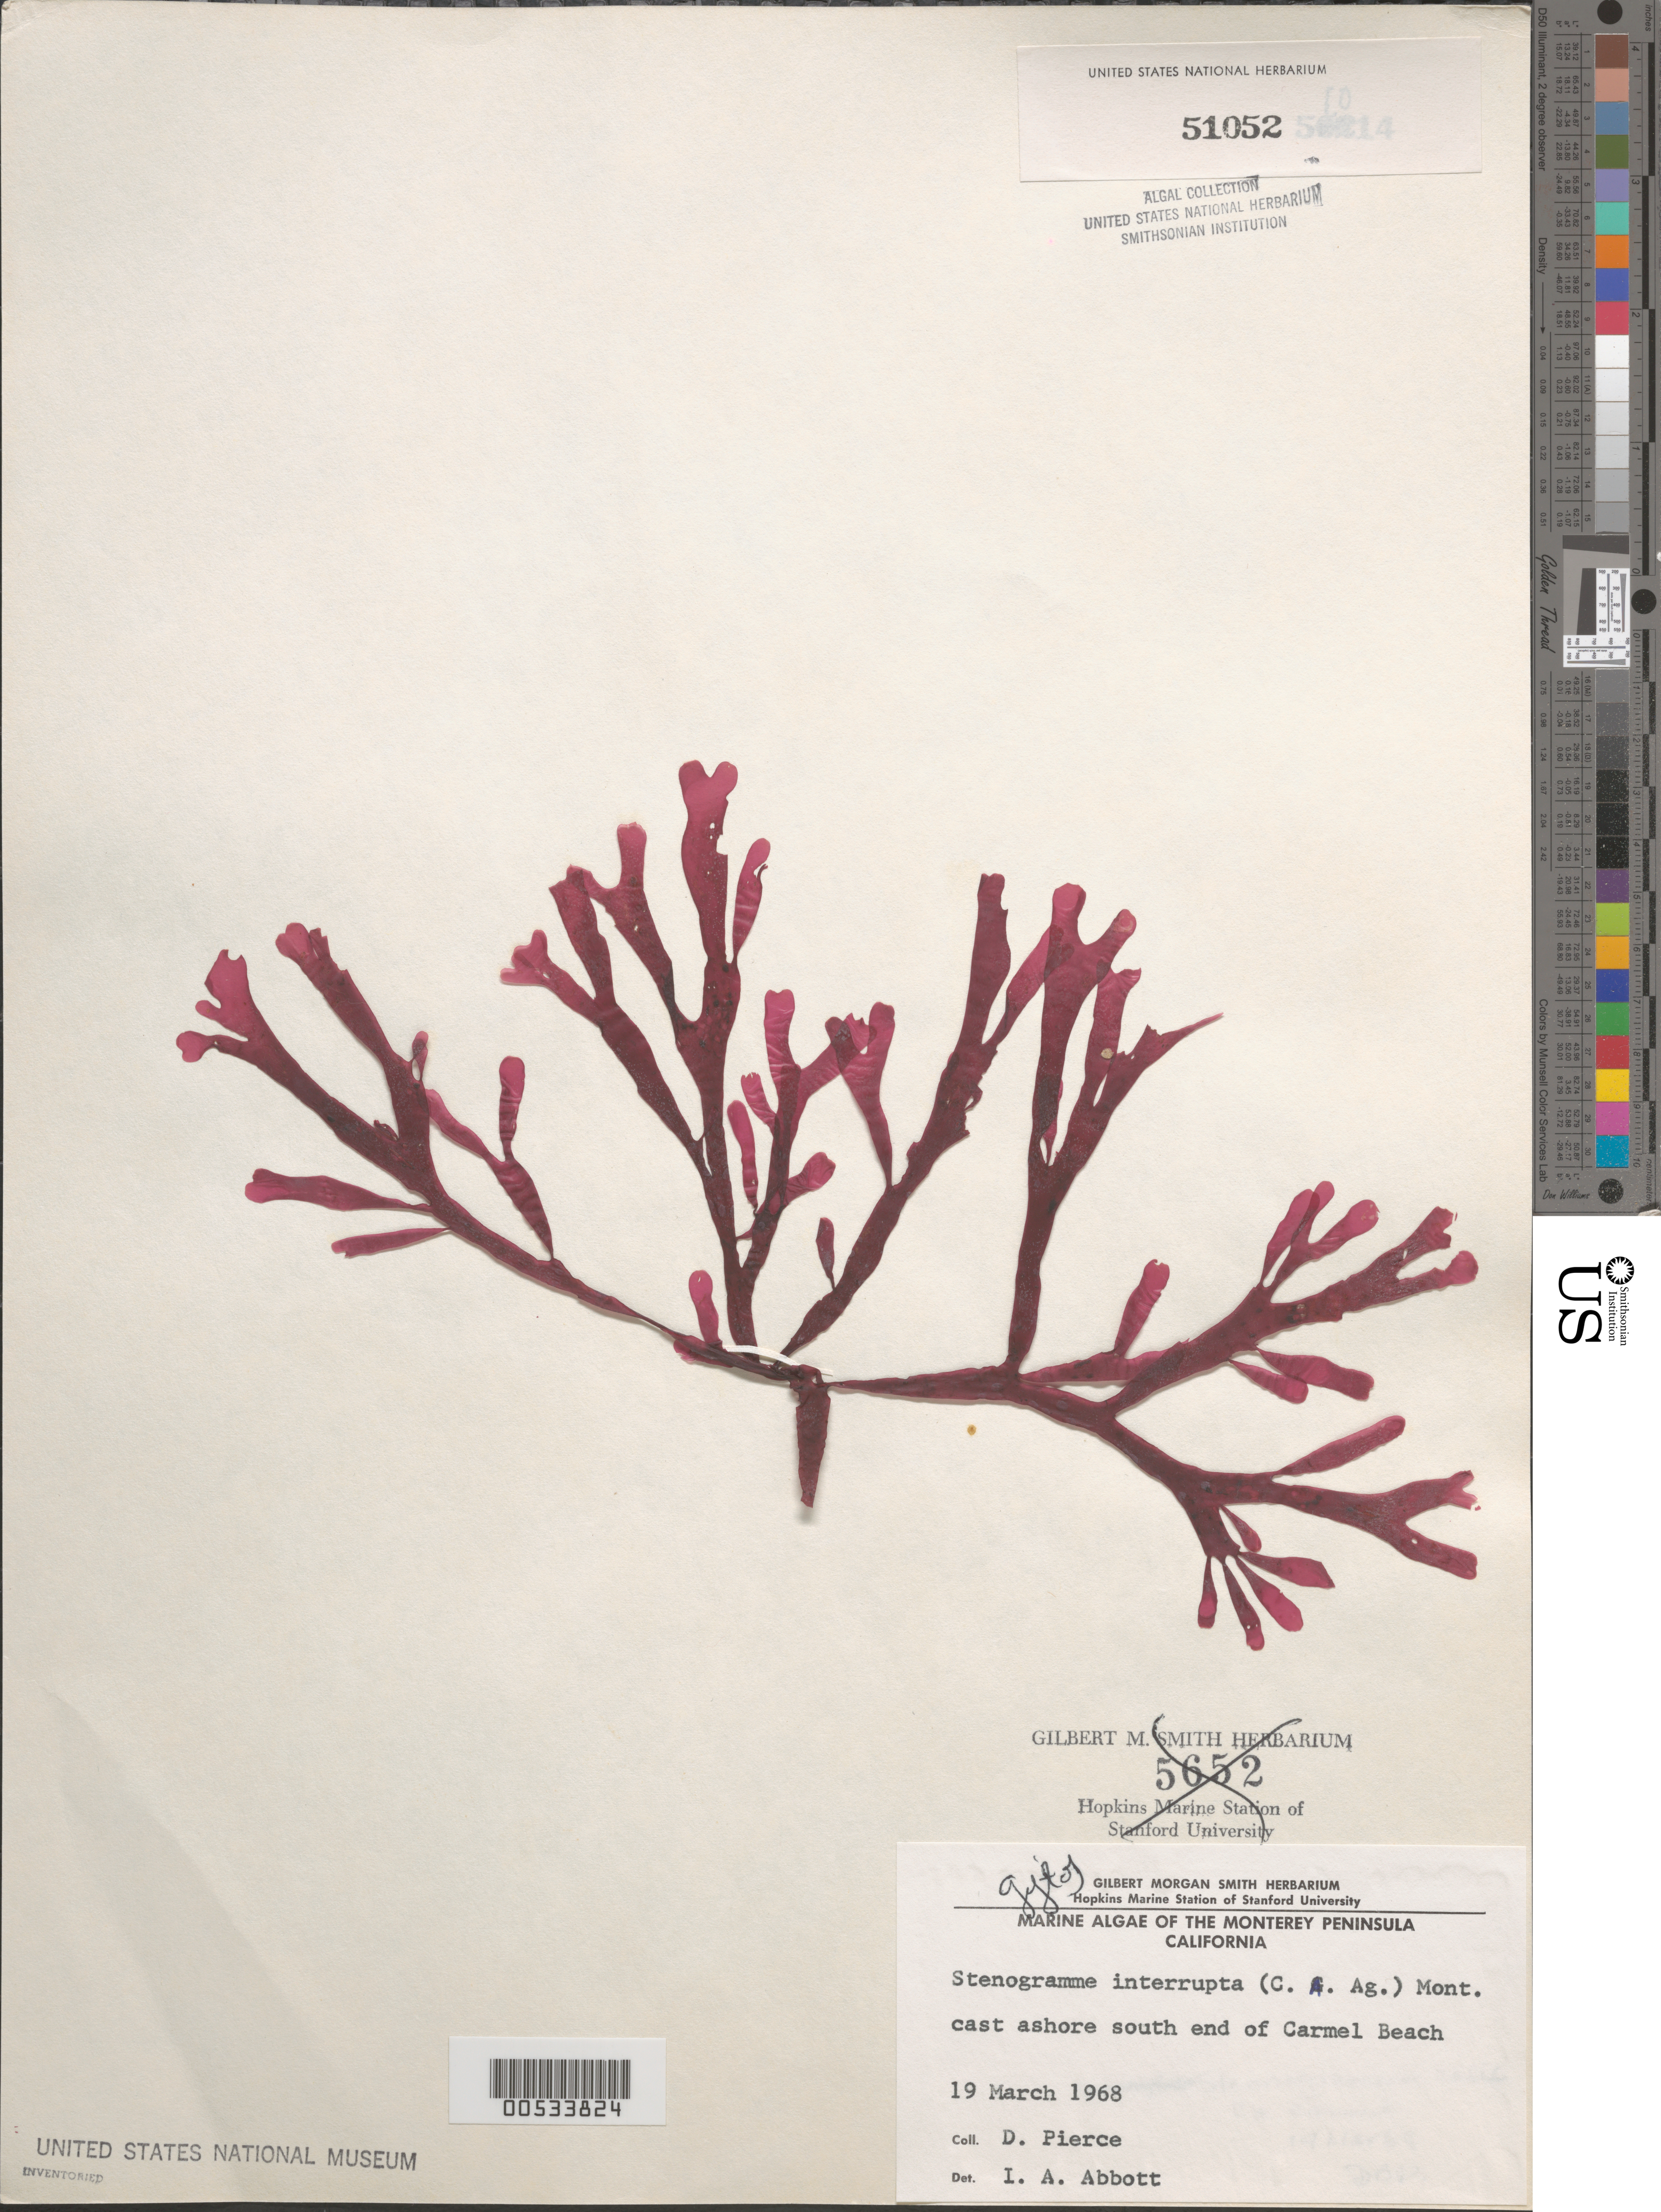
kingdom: Plantae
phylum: Rhodophyta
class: Florideophyceae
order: Gigartinales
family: Phyllophoraceae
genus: Stenogramma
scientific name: Stenogramma interruptum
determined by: Abbott, Isabella A.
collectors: D. Pierce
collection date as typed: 19 Mar 1968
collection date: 1968-03-19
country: United States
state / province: California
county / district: Monterey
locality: Carmel Beach, south end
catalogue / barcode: US 51052